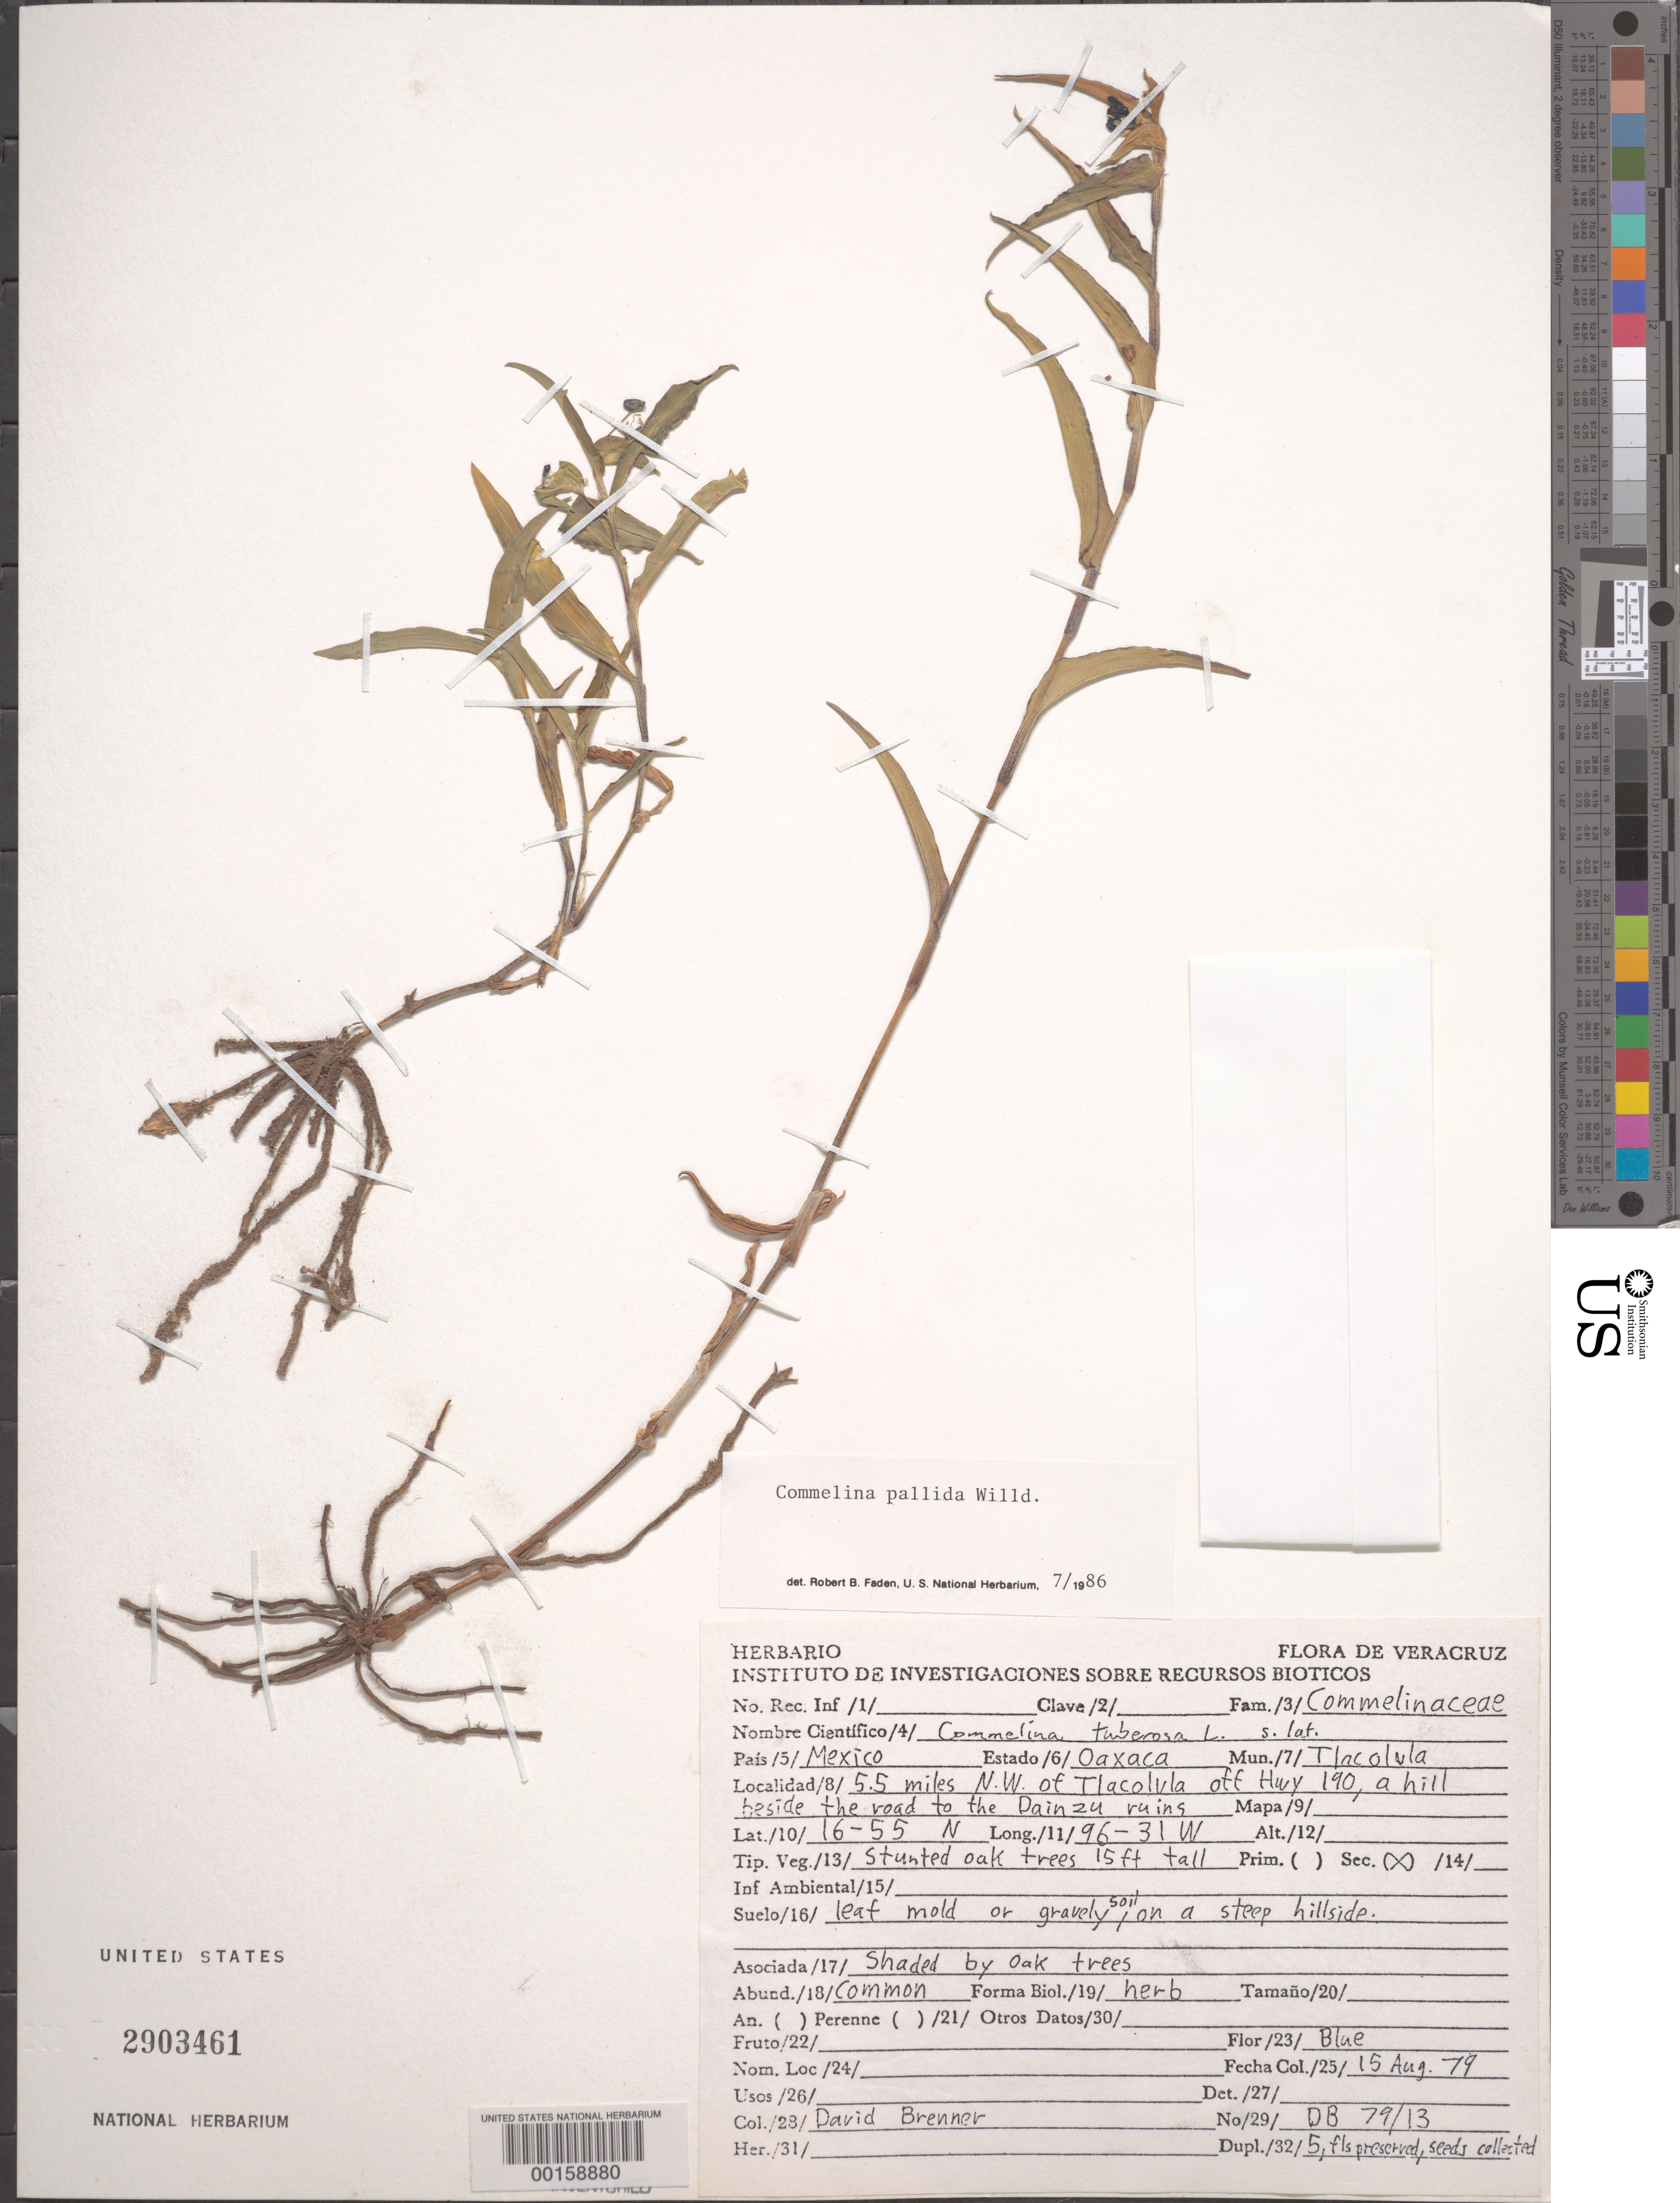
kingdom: Plantae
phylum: Tracheophyta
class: Liliopsida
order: Commelinales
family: Commelinaceae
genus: Commelina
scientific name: Commelina pallida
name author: Willd.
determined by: Faden, Robert B., (US), Smithsonian Institution - National Museum of Natural History (UNITED STATES)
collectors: D. Brenner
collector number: Db 79/13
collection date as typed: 15 Aug 1979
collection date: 1979-08-15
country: Mexico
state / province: Oaxaca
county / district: Tlacolula De Matamoros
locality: Nw of tlacolvla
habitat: Shaded roadside hill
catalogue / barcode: US 2903461